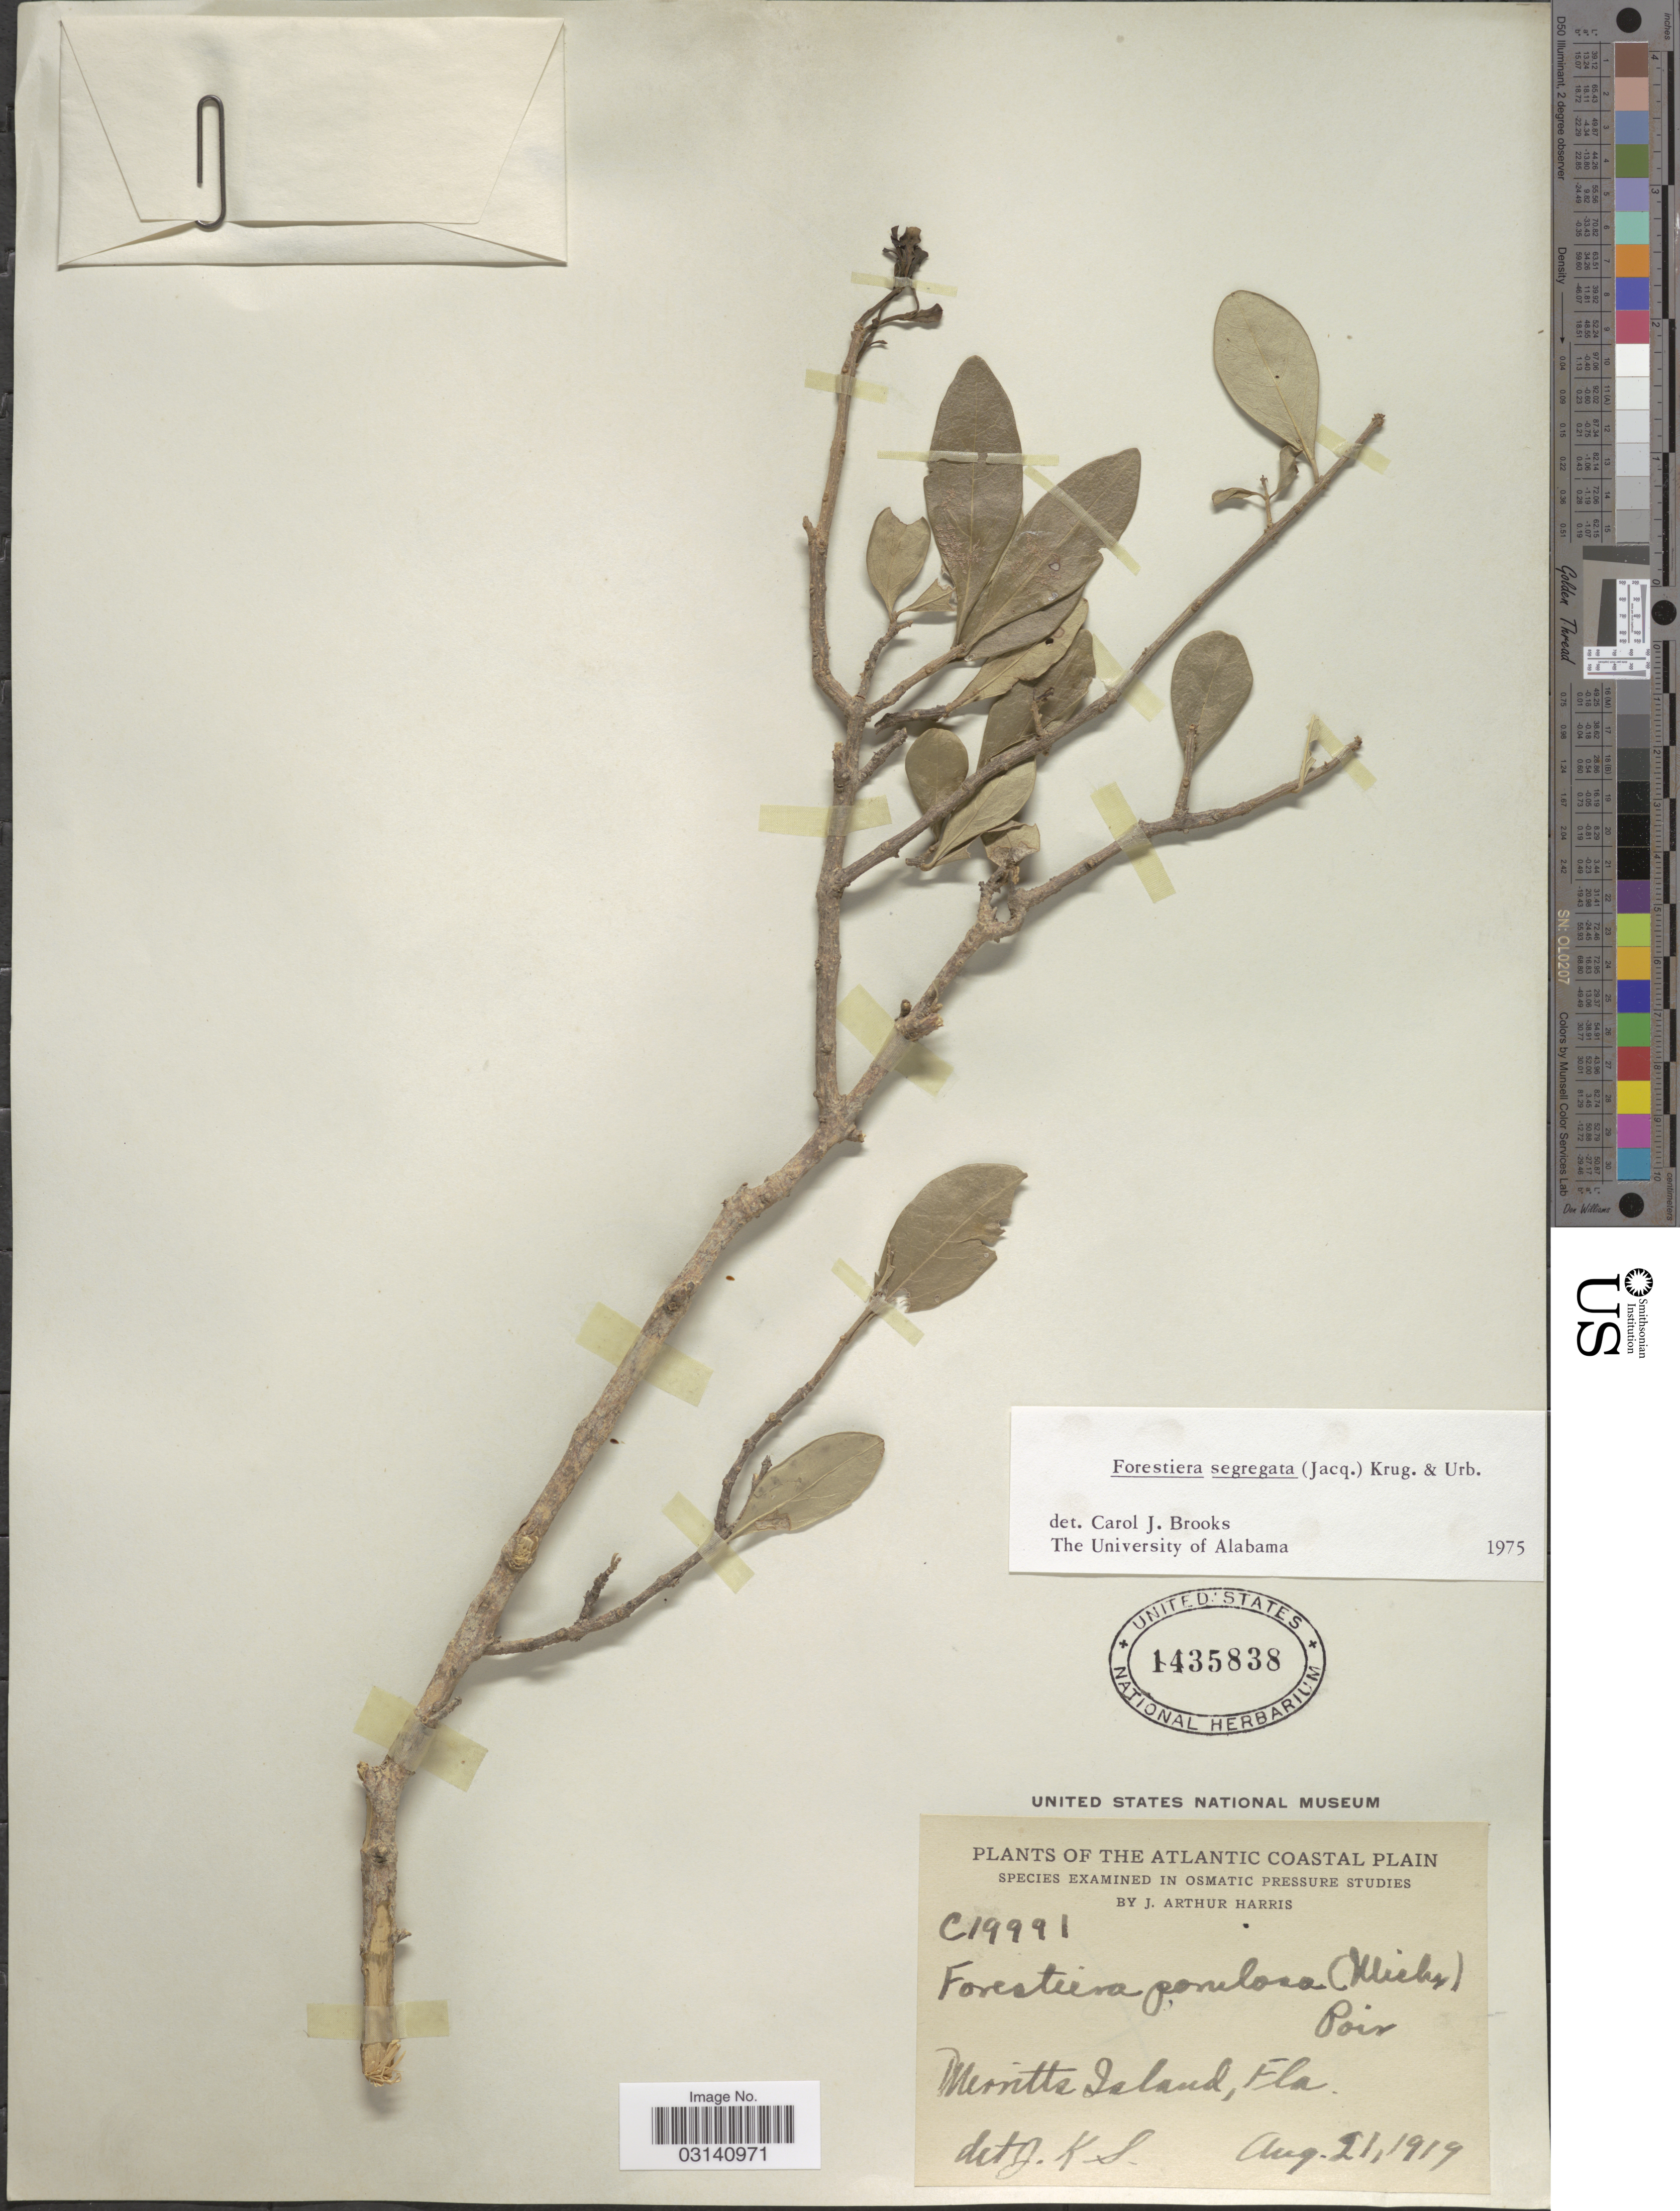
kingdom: Plantae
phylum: Tracheophyta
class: Magnoliopsida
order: Lamiales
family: Oleaceae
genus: Forestiera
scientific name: Forestiera segregata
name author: (Jacq.) Krug & Urb.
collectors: J. A. Harris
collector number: C19991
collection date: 1919-08-21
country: United States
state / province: Florida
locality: The Atlantic Coastal Plain. Merritts Island, Fla.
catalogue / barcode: US 1435838